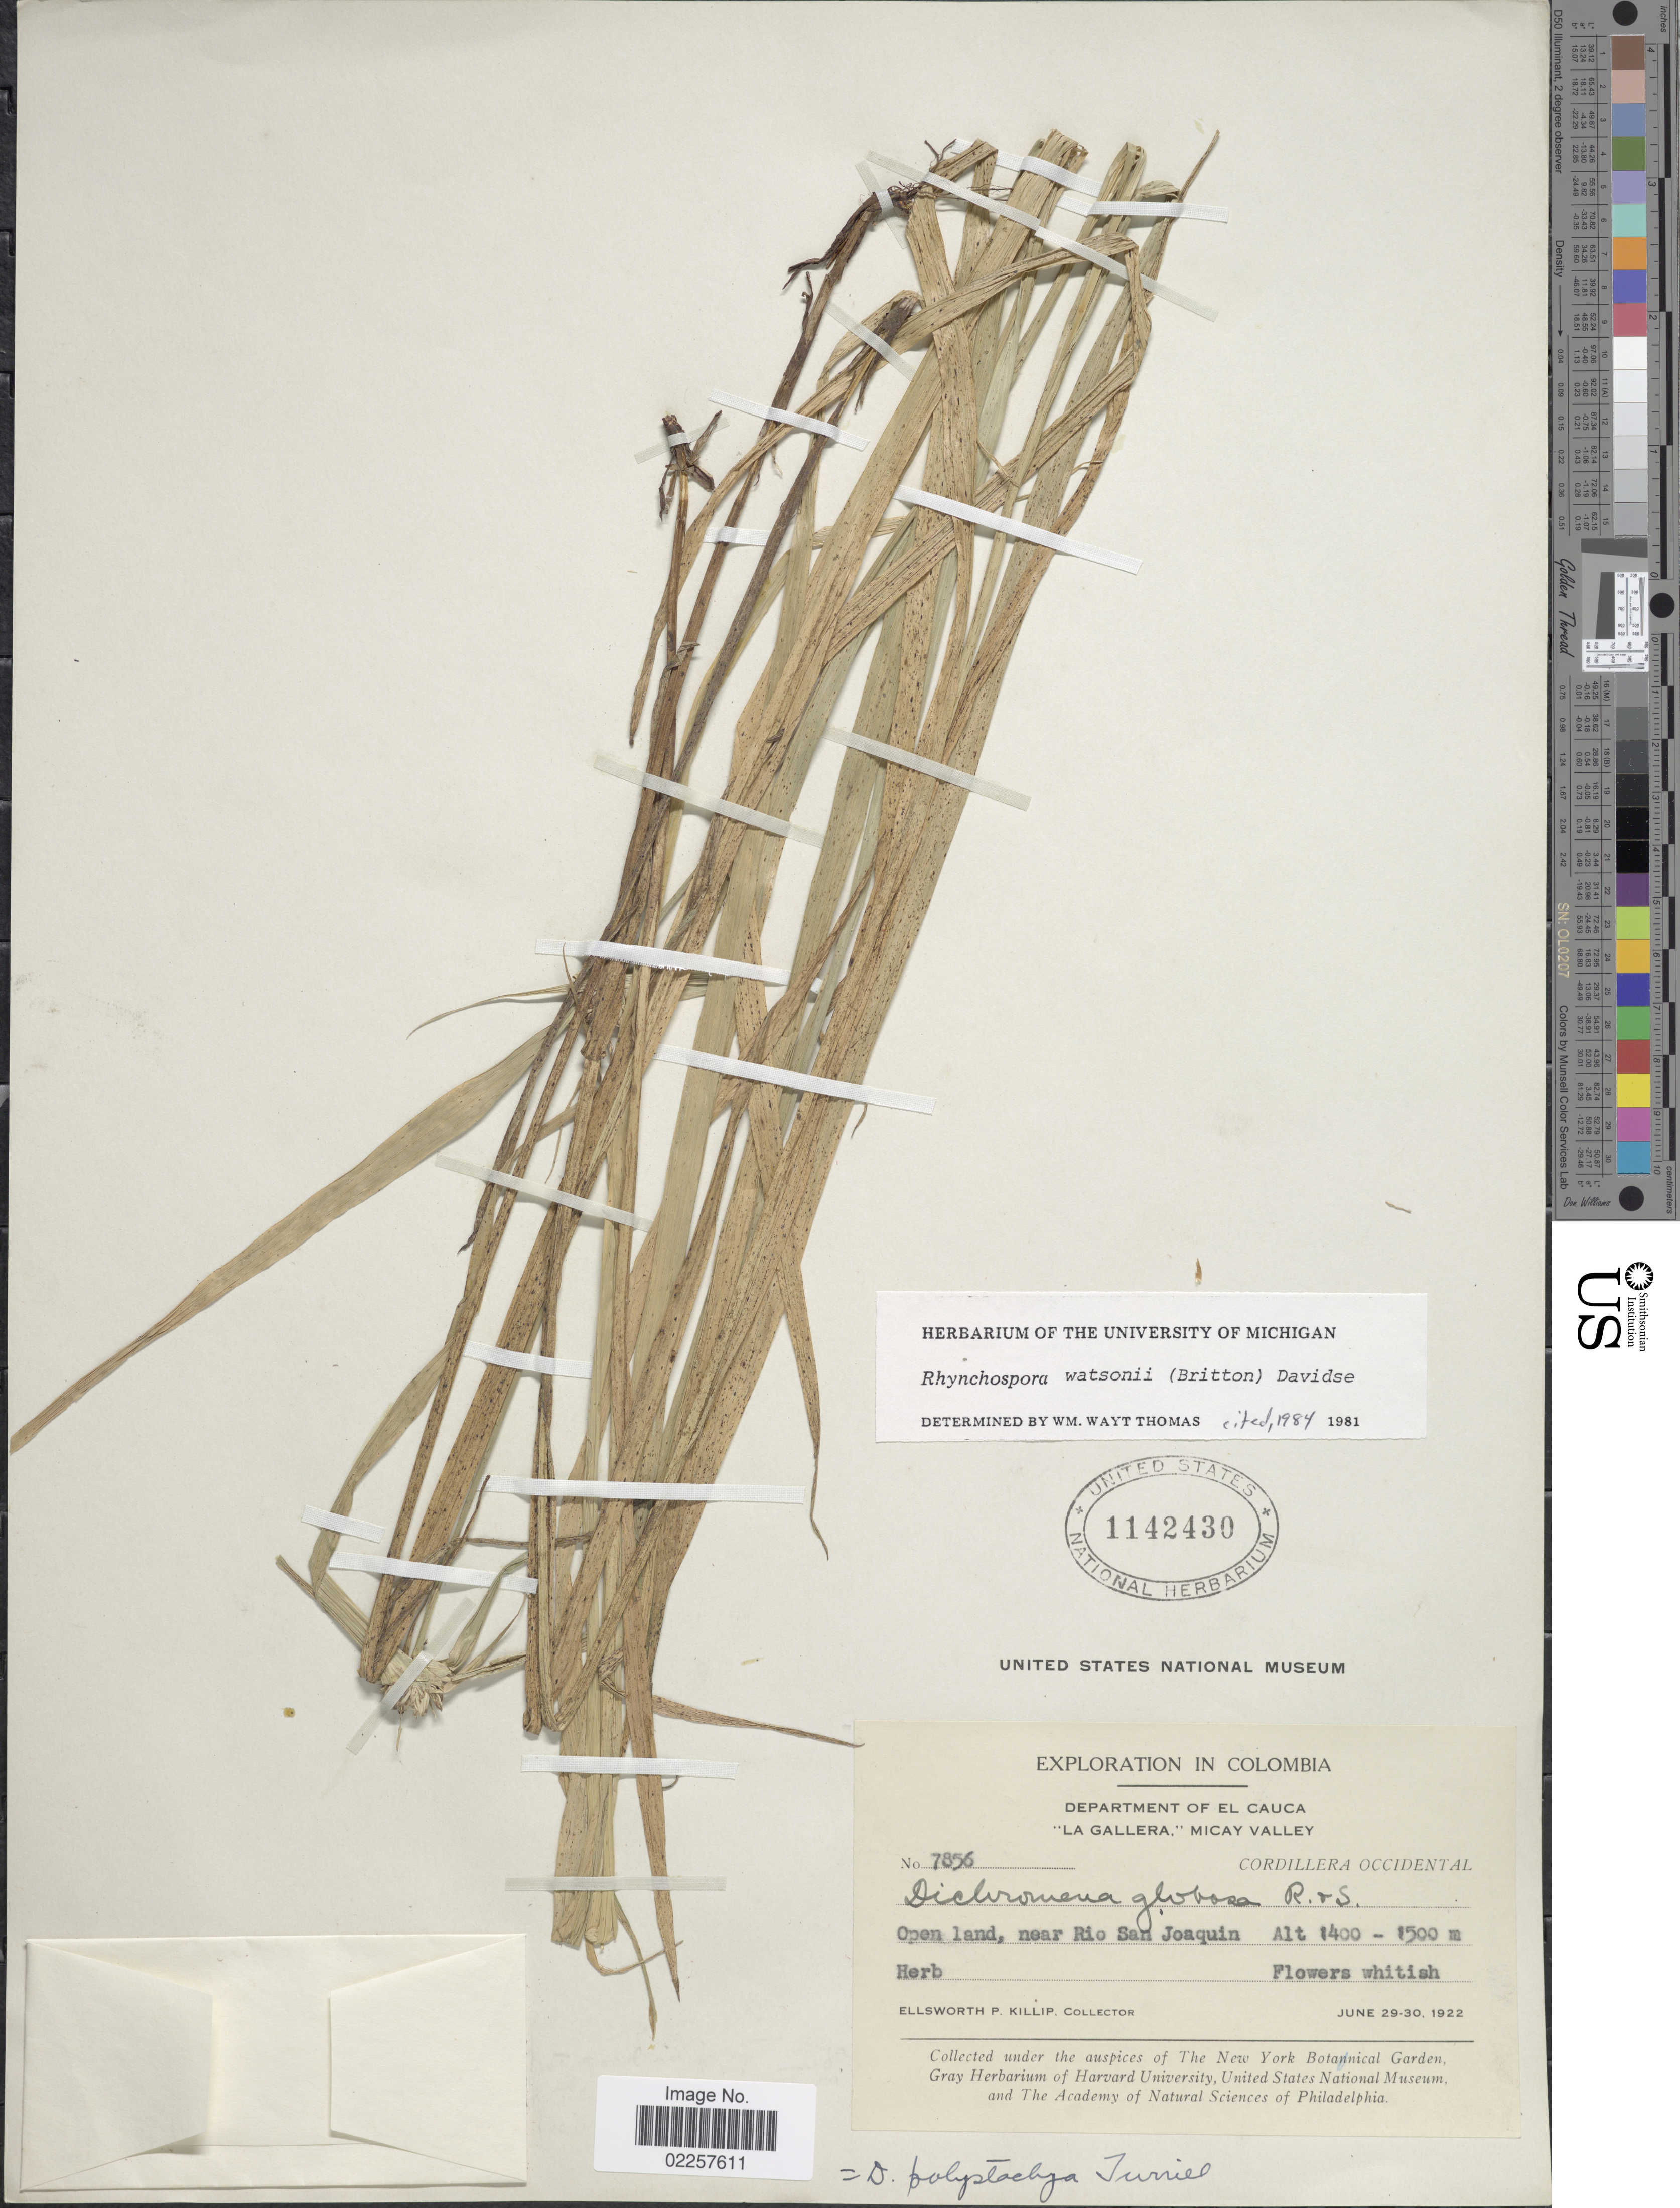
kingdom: Plantae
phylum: Tracheophyta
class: Liliopsida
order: Poales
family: Cyperaceae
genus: Rhynchospora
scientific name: Rhynchospora watsonii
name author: (Britton) Davidse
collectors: E. P. Killip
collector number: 7856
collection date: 1922-06-29/1922-06-30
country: Colombia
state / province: Cauca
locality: La Gallera, Micay Valley, Cordillera Occidental, near Rio San Joaquin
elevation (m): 1400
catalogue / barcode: US 1142430